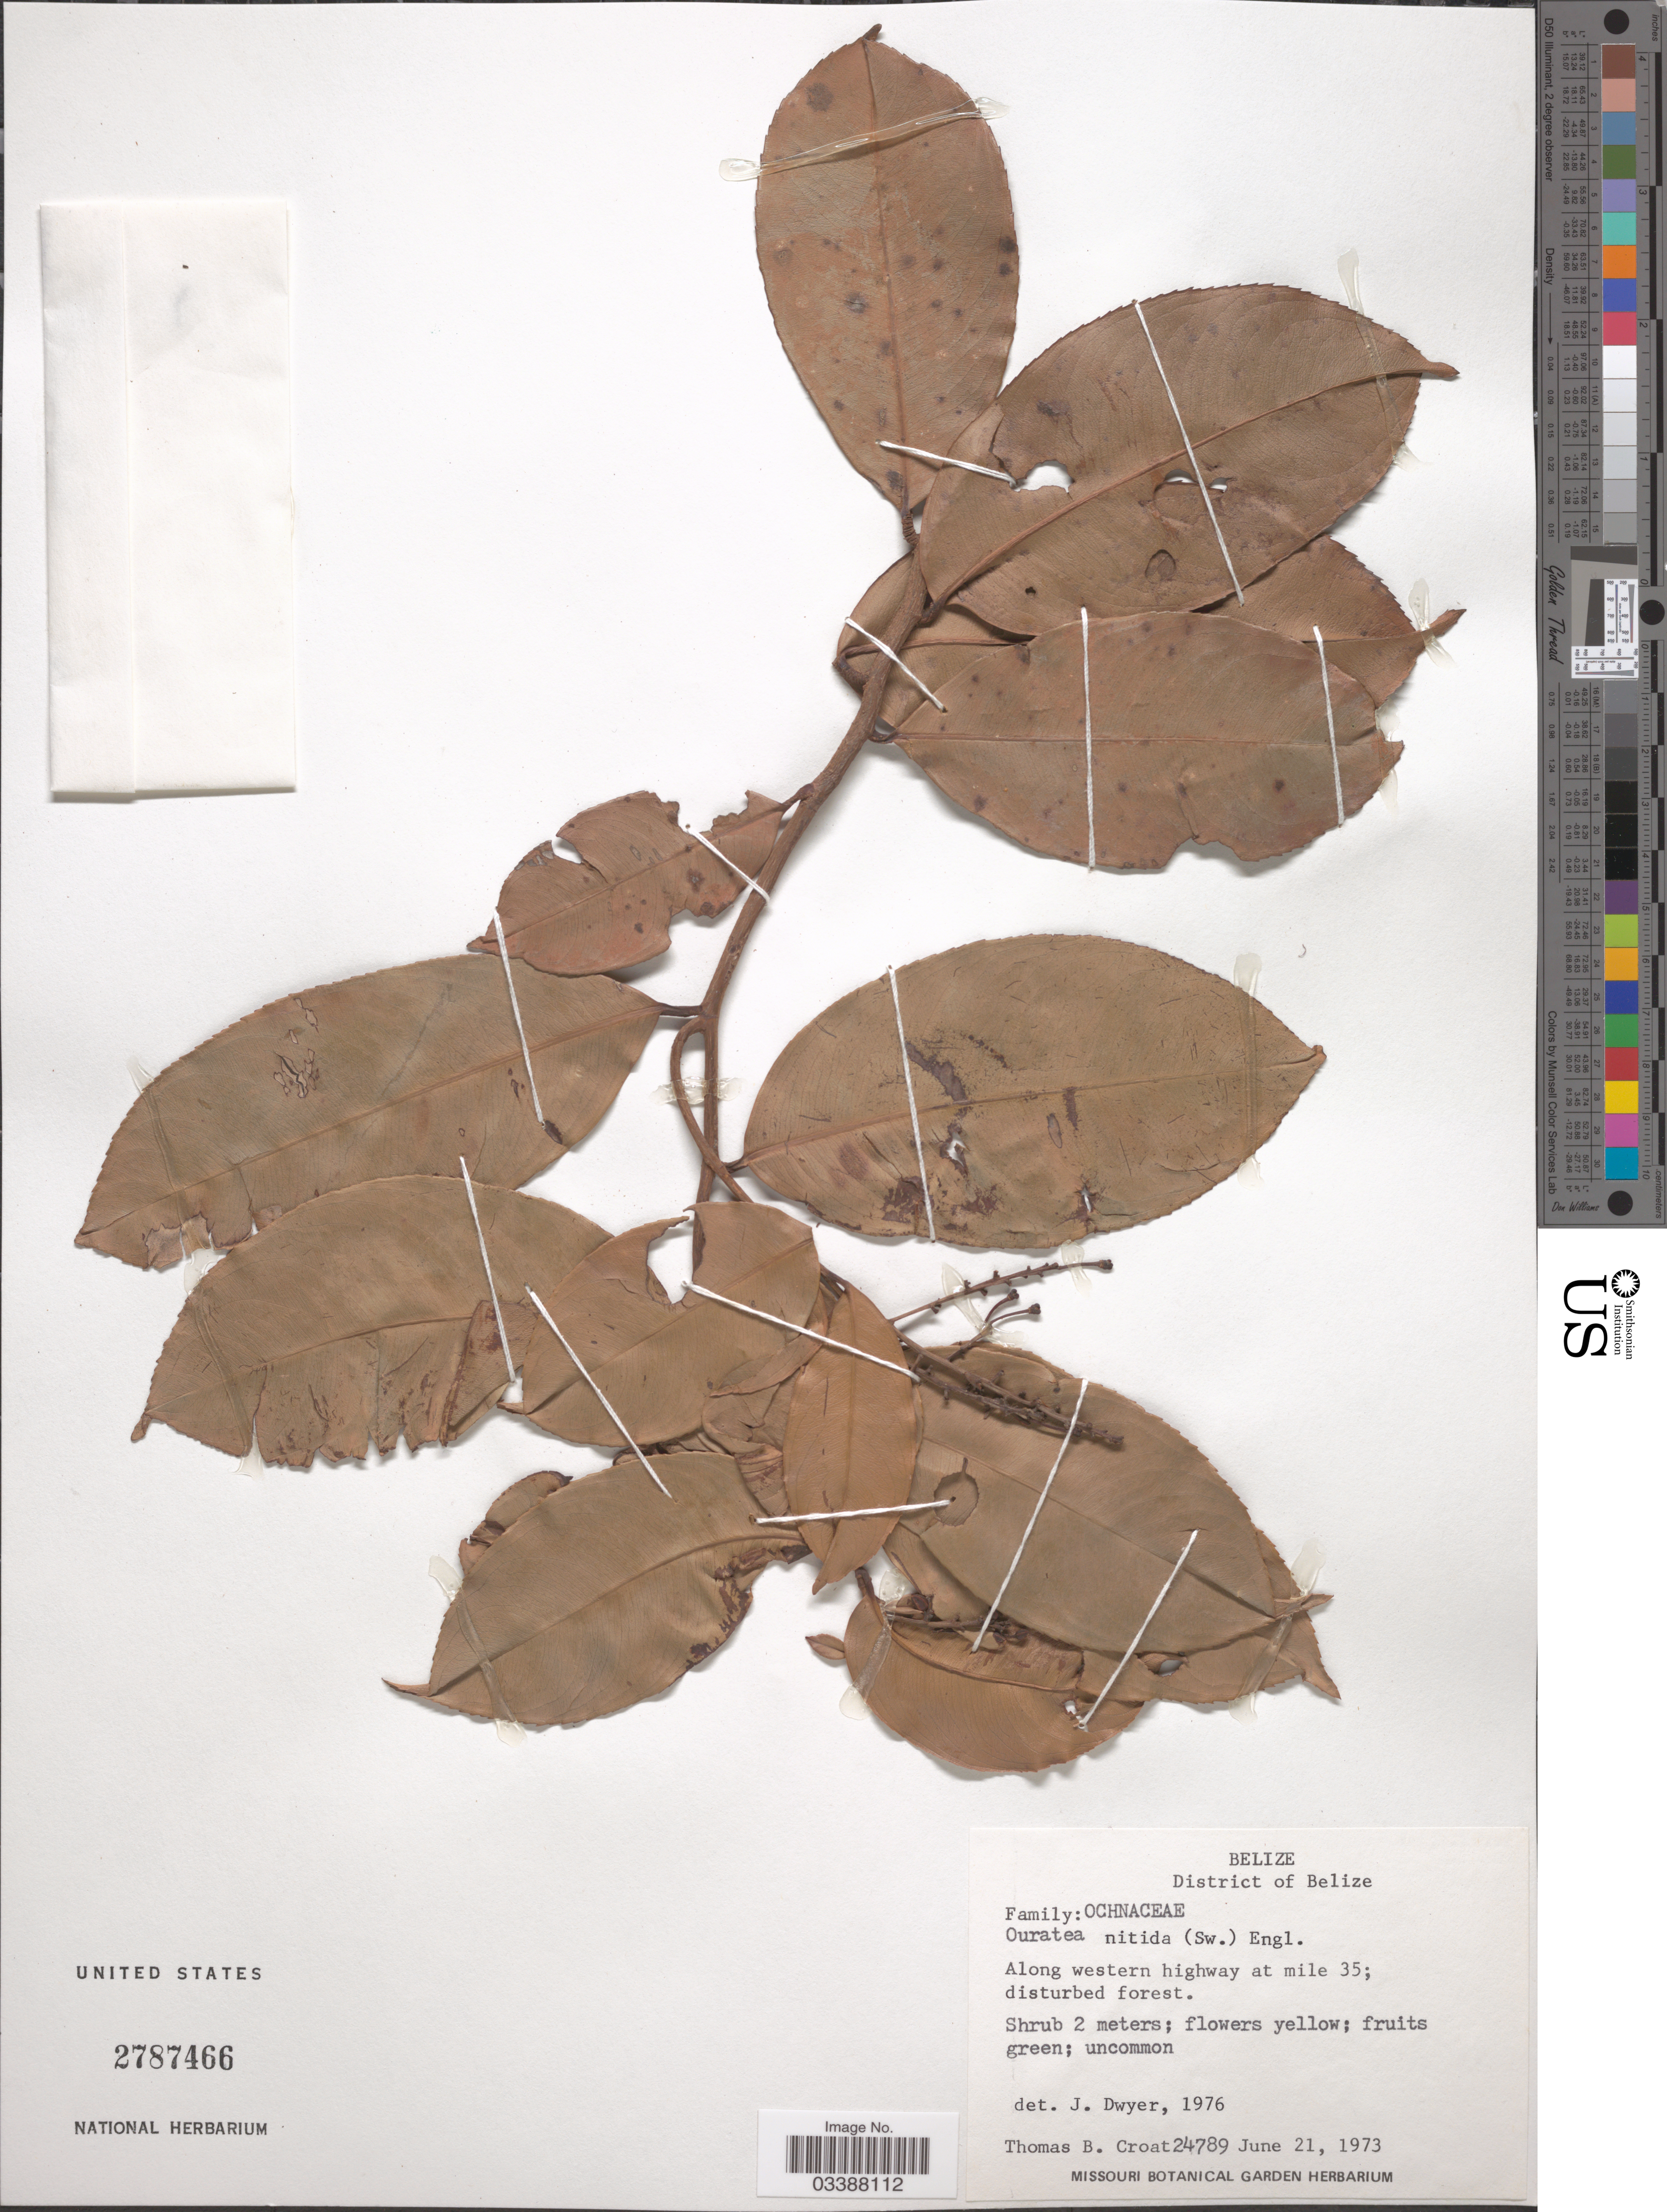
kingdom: Plantae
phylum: Tracheophyta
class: Magnoliopsida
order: Malpighiales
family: Ochnaceae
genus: Ouratea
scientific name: Ouratea nitida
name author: (Sw.) Engl.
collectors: T. B. Croat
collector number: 24789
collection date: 1973-06-21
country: Belize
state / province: Belize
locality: District of Belize. Along western highway at mile 35.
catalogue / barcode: US 2787466